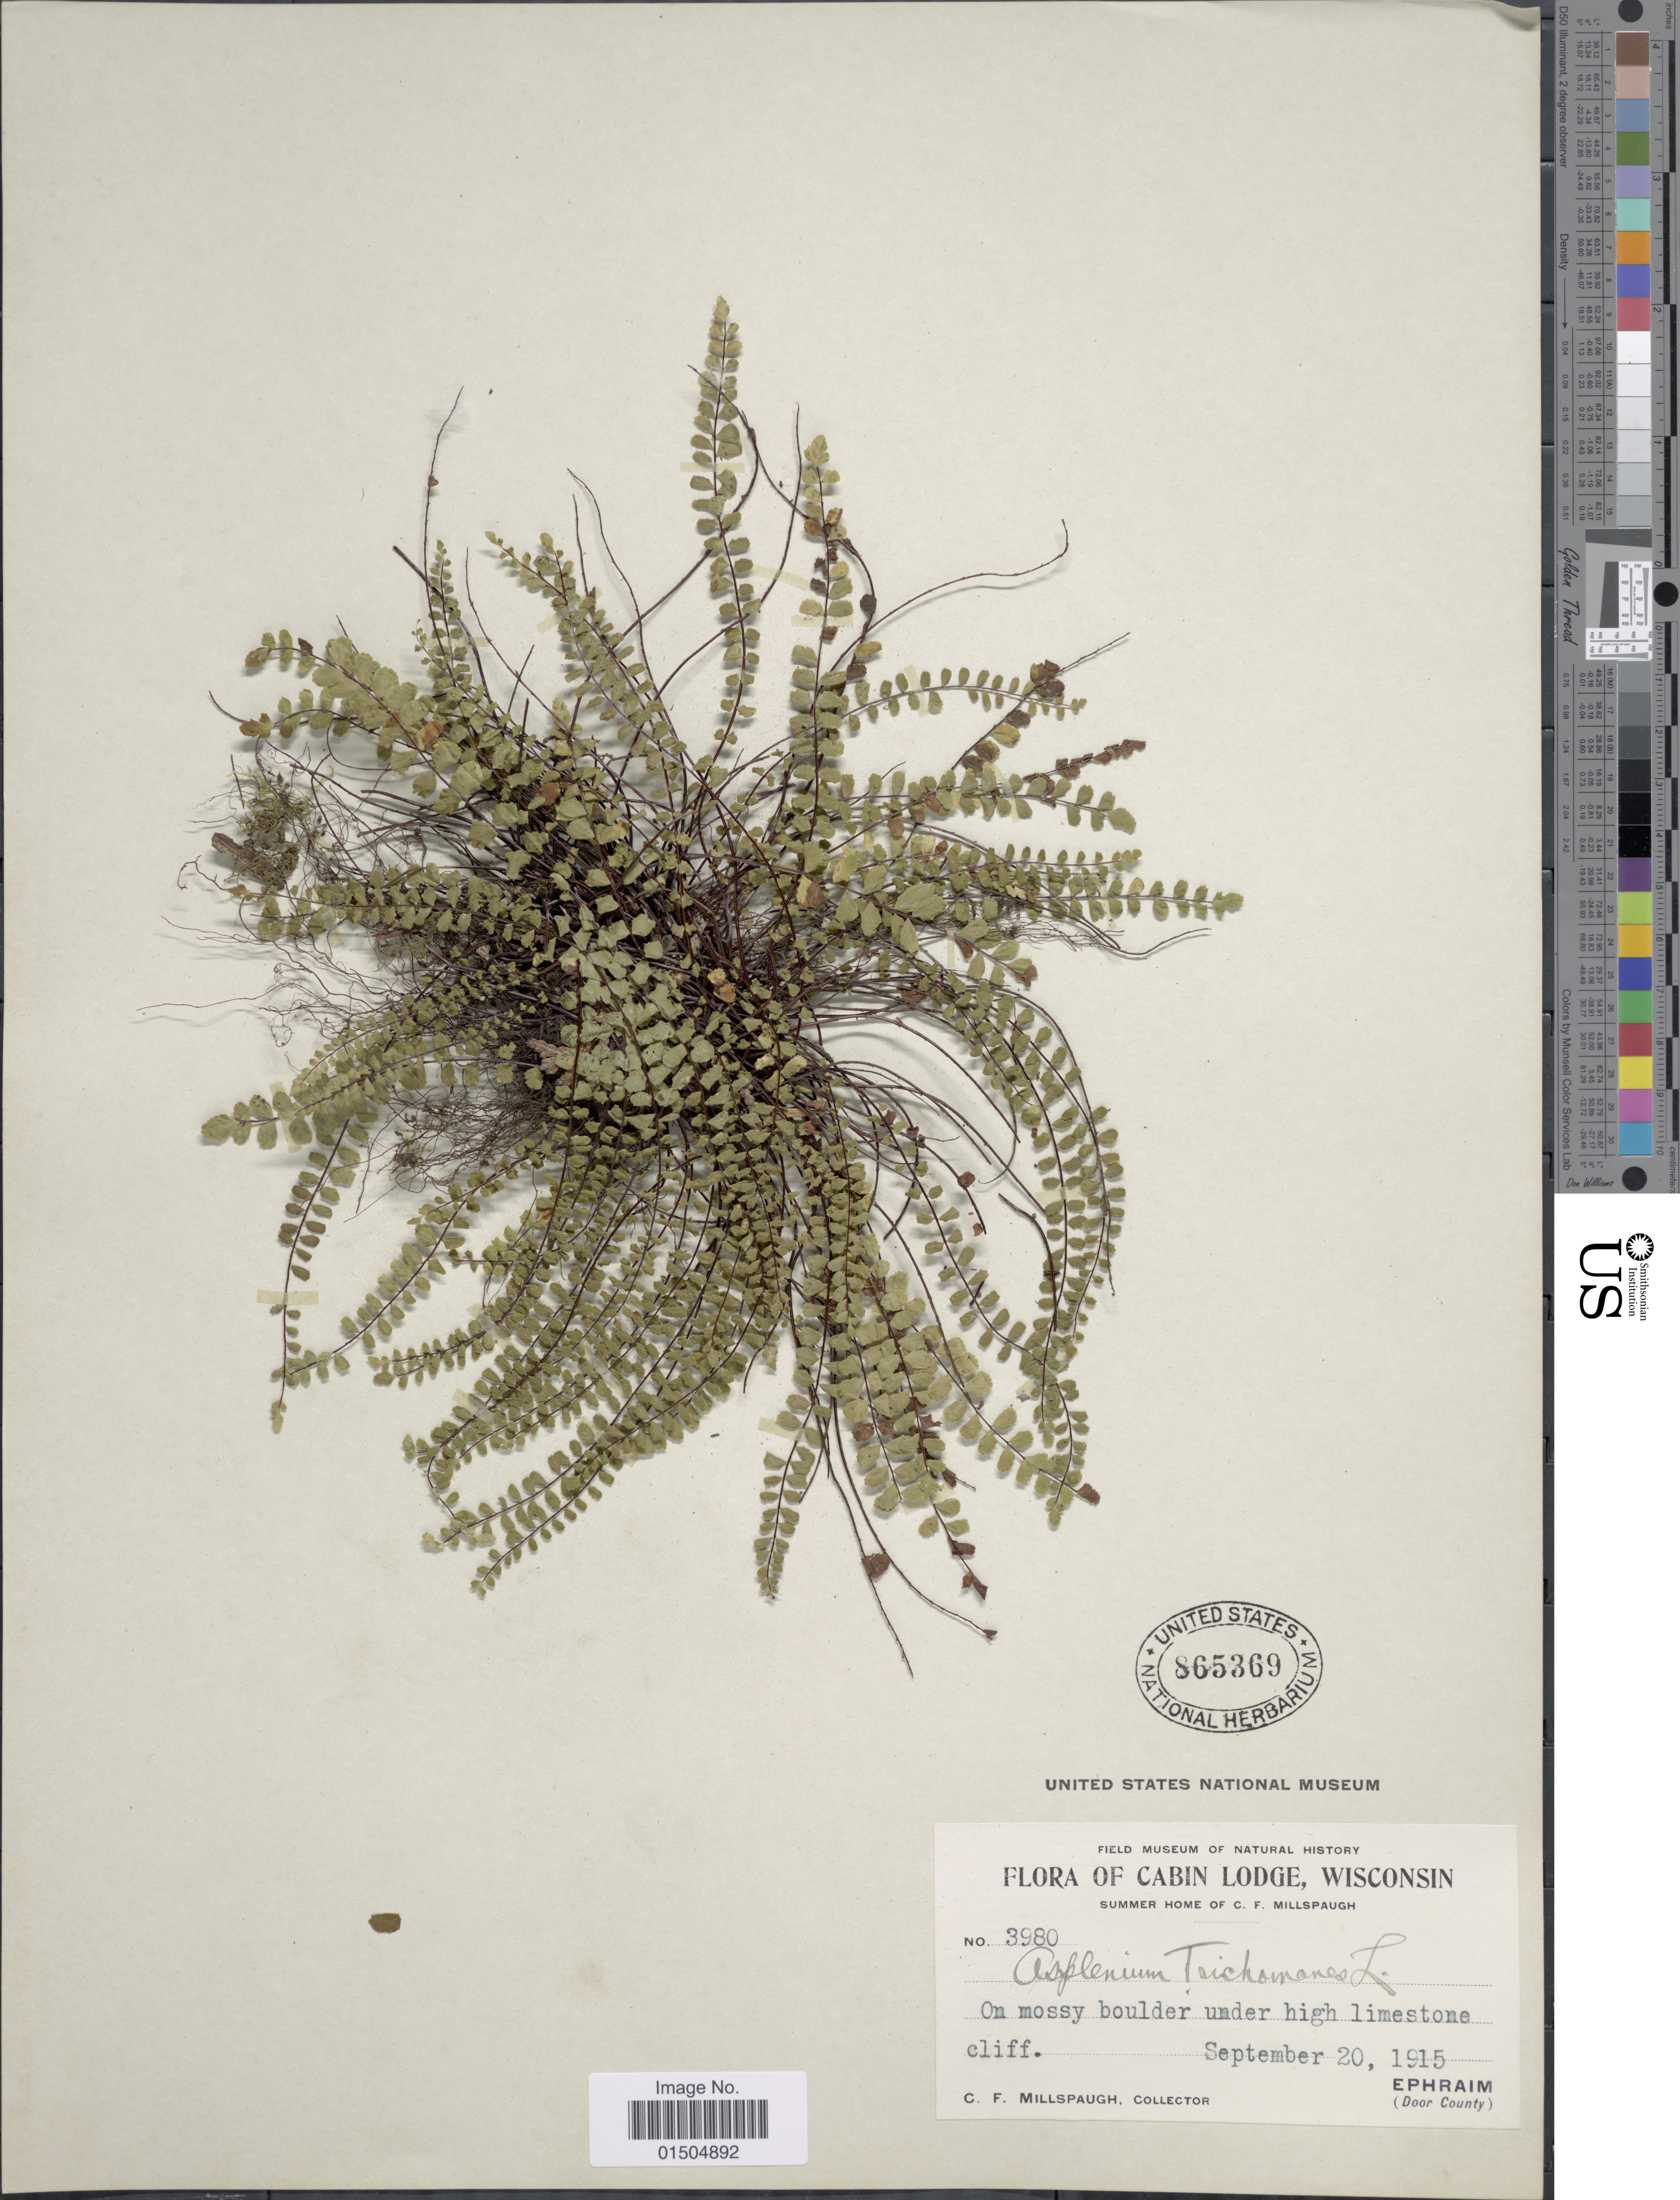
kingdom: Plantae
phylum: Tracheophyta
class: Polypodiopsida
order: Polypodiales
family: Aspleniaceae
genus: Asplenium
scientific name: Asplenium trichomanes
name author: L.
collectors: C. F. Millspaugh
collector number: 3980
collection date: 1915-09-20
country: United States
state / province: Wisconsin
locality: Cabin Lodge. On mossy boulder under high limestone cliff. Ephraim (Door County).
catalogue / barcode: US 865369